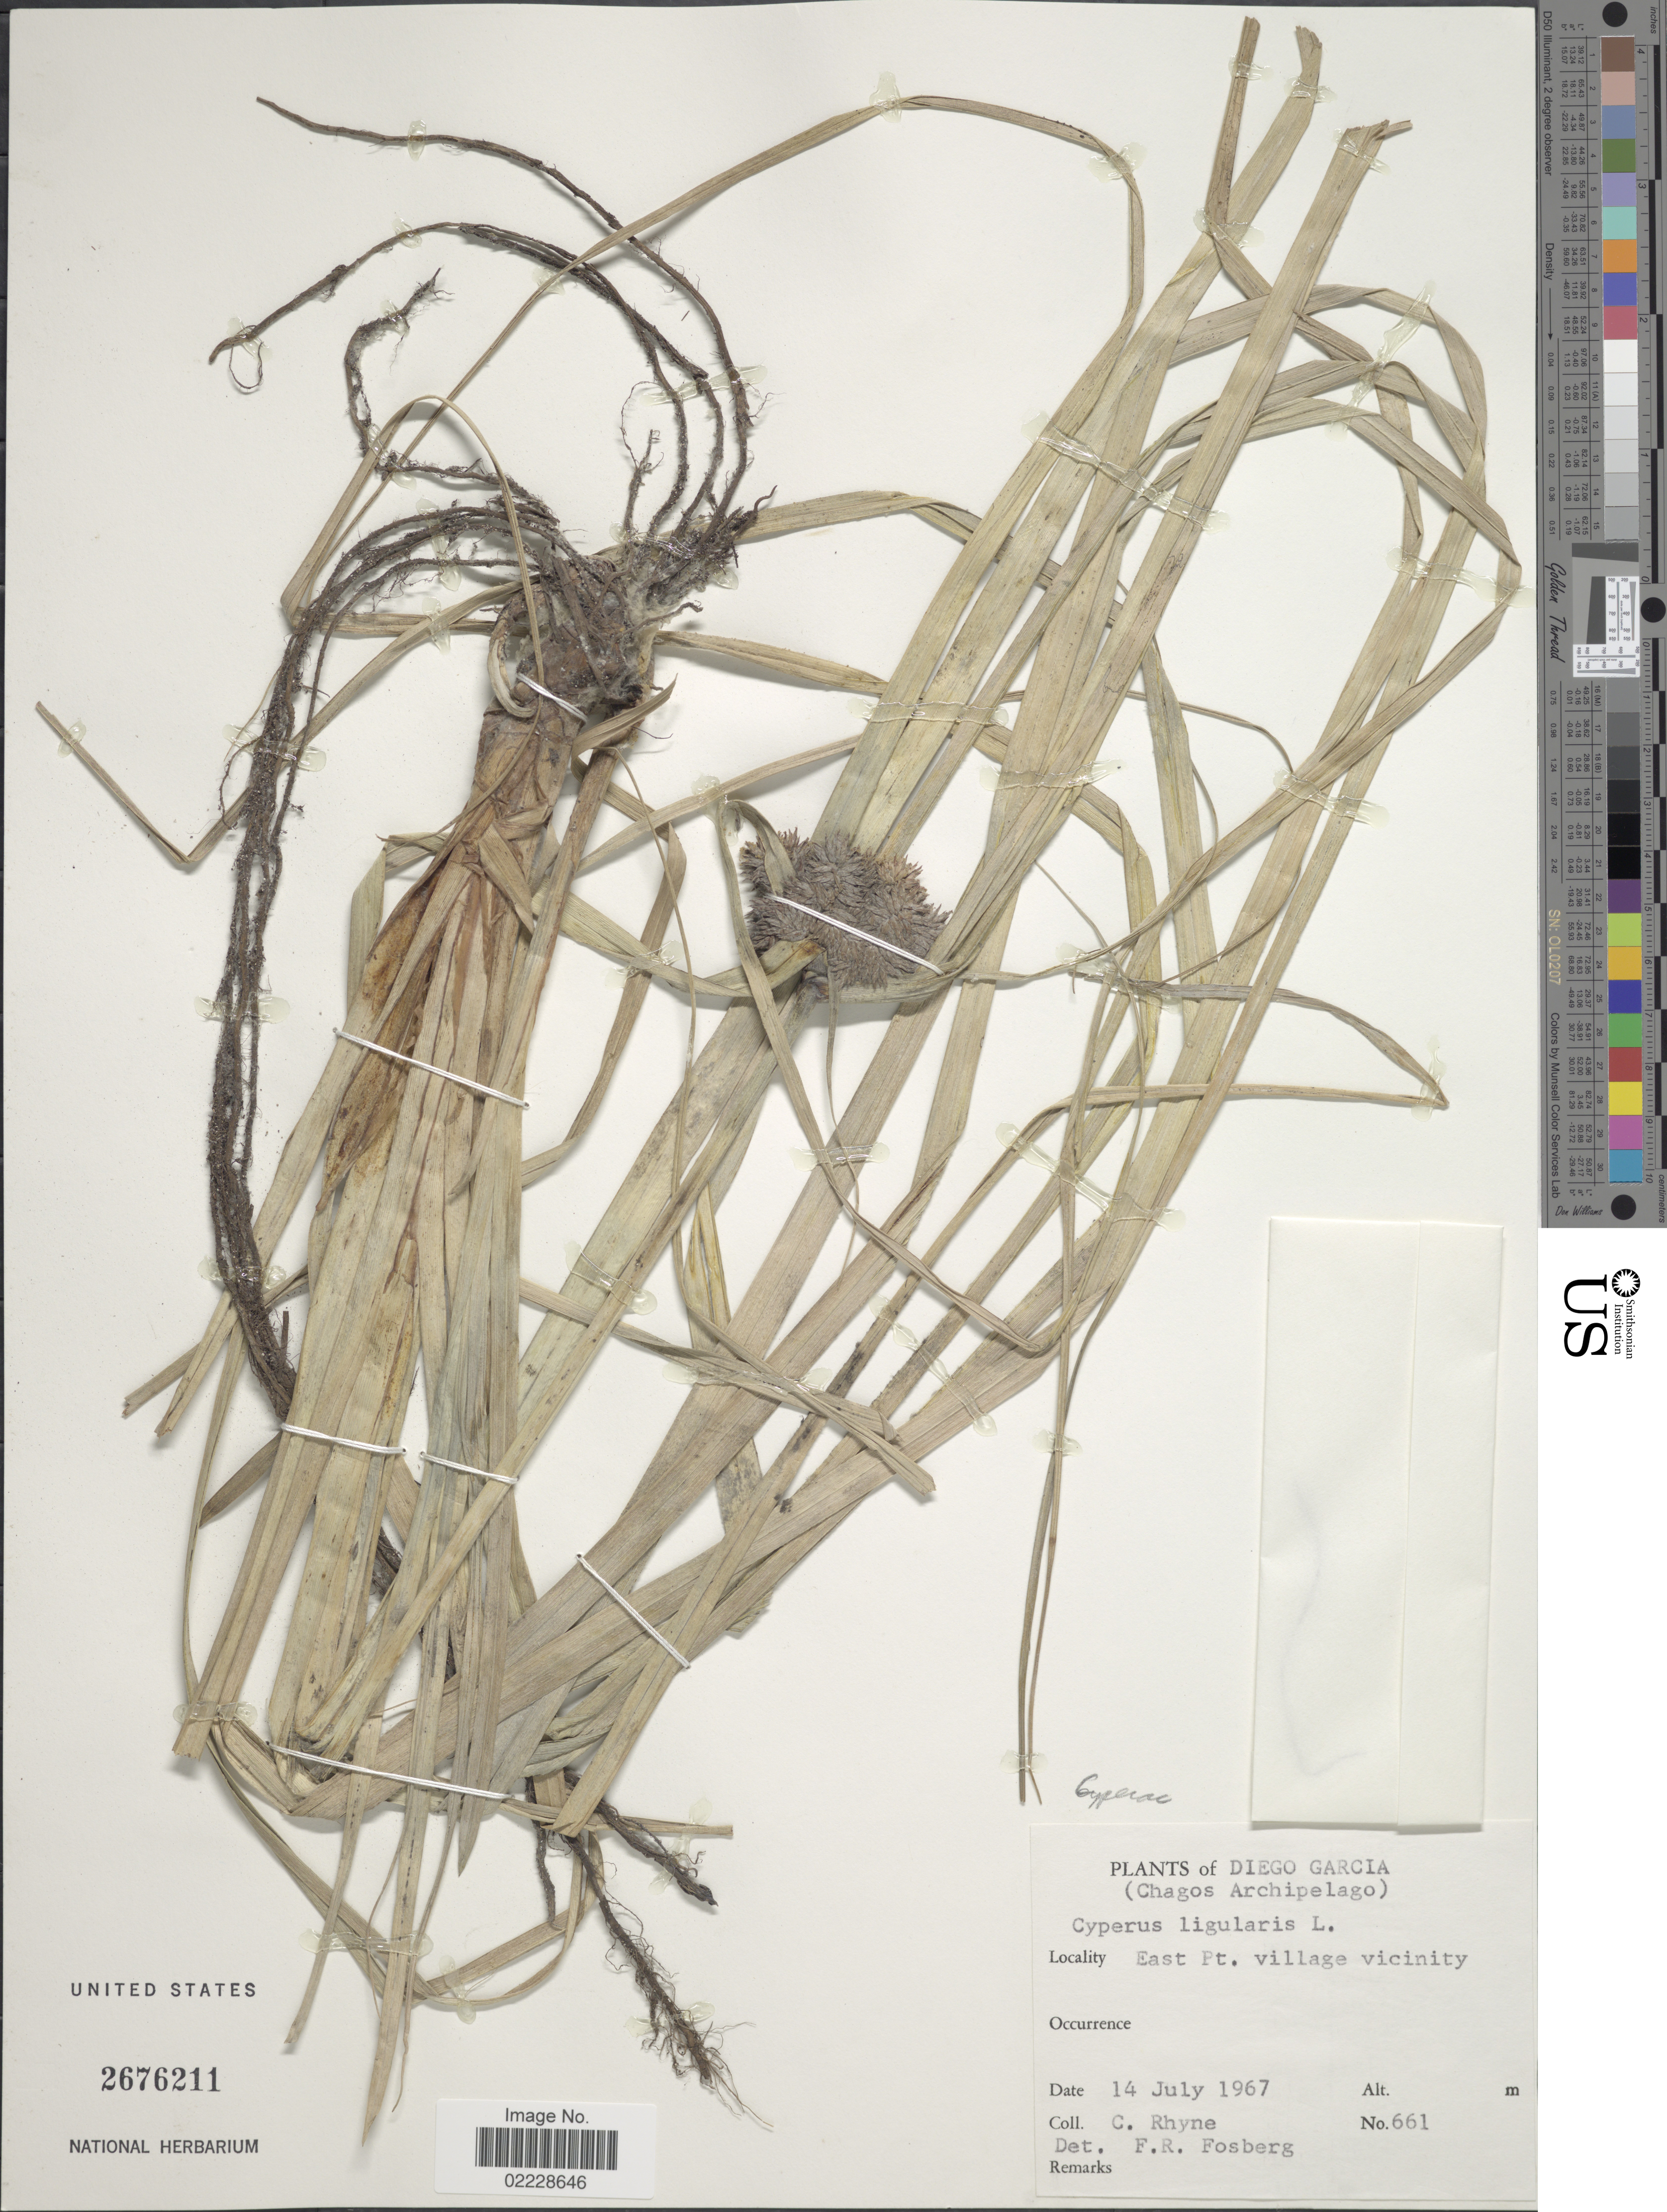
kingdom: Plantae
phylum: Tracheophyta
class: Liliopsida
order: Poales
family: Cyperaceae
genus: Cyperus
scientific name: Cyperus ligularis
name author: L.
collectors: C. Rhyne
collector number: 661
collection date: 1967-07-14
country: British Indian Ocean Territory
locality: Diego Garcia (Chagos Archipelago) East Pt. village vicinity.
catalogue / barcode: US 2676211